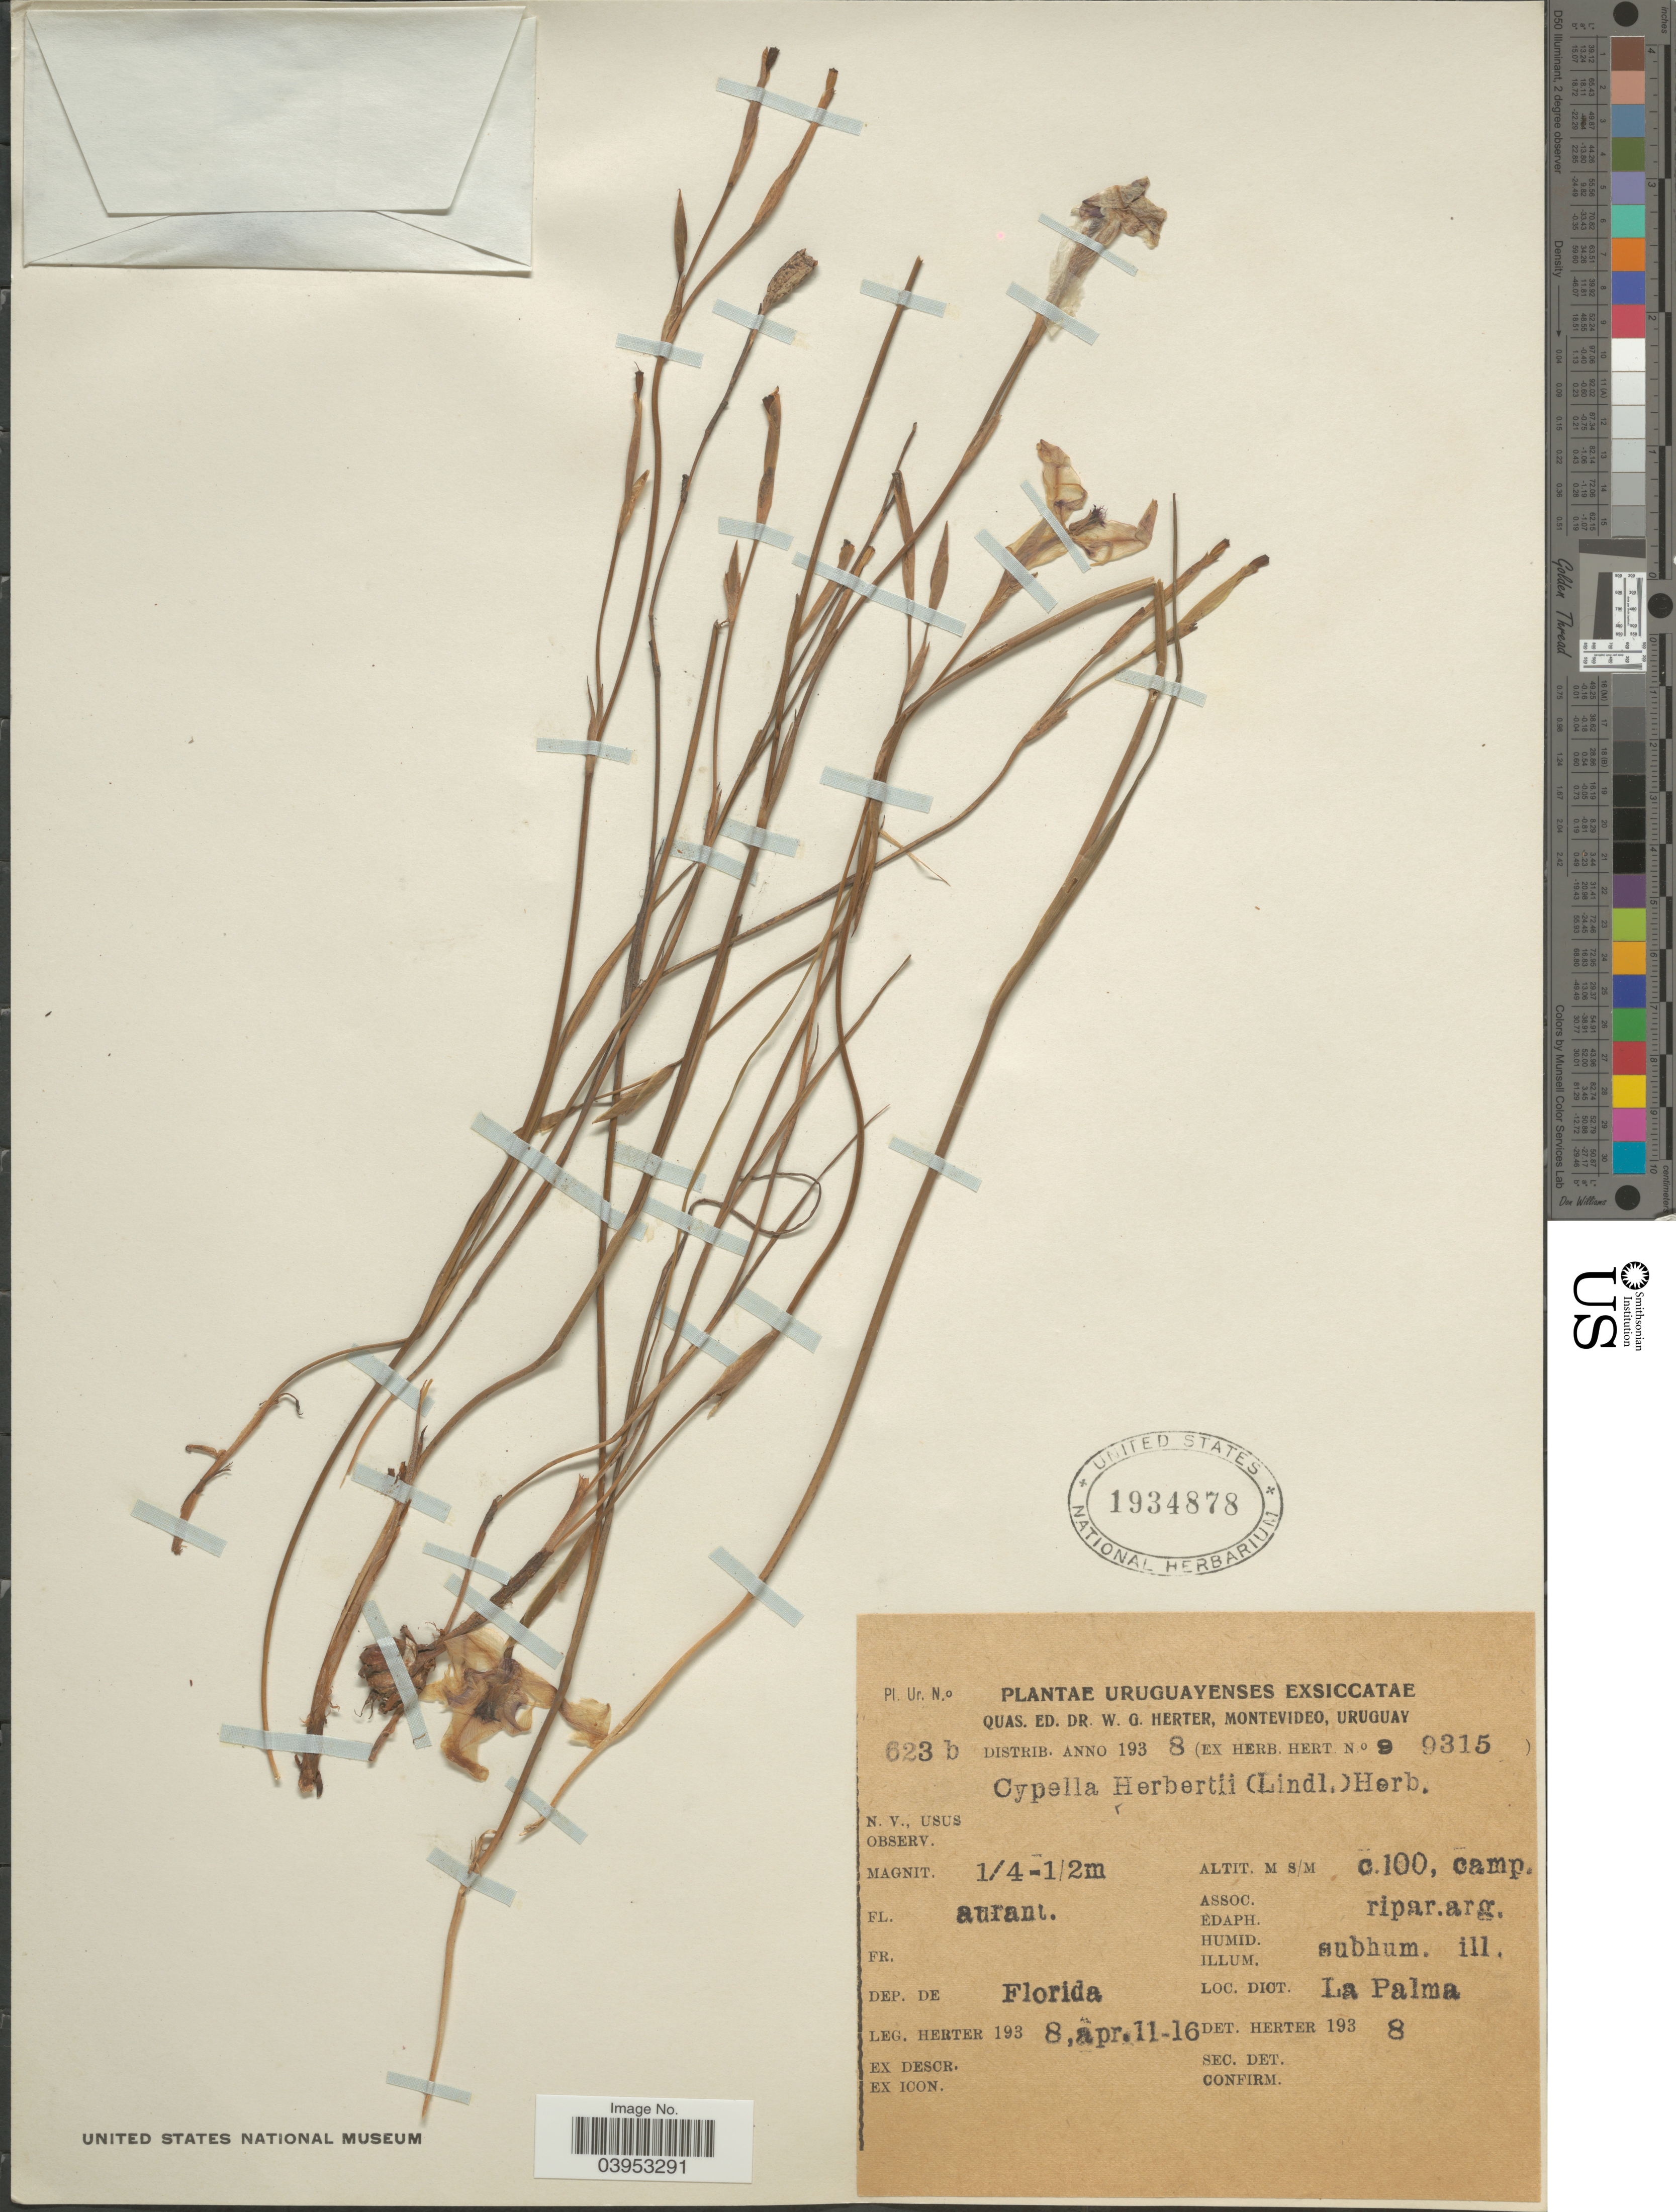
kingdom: Plantae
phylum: Tracheophyta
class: Liliopsida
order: Asparagales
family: Iridaceae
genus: Cypella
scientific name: Cypella herbertii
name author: (Lindl.) Herb.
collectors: W. G. Herter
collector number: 623 b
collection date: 1938-04-11/1938-04-16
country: Uruguay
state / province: Florida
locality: Dep. de Florida. Dict. La Palma.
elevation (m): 100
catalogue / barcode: US 1934878